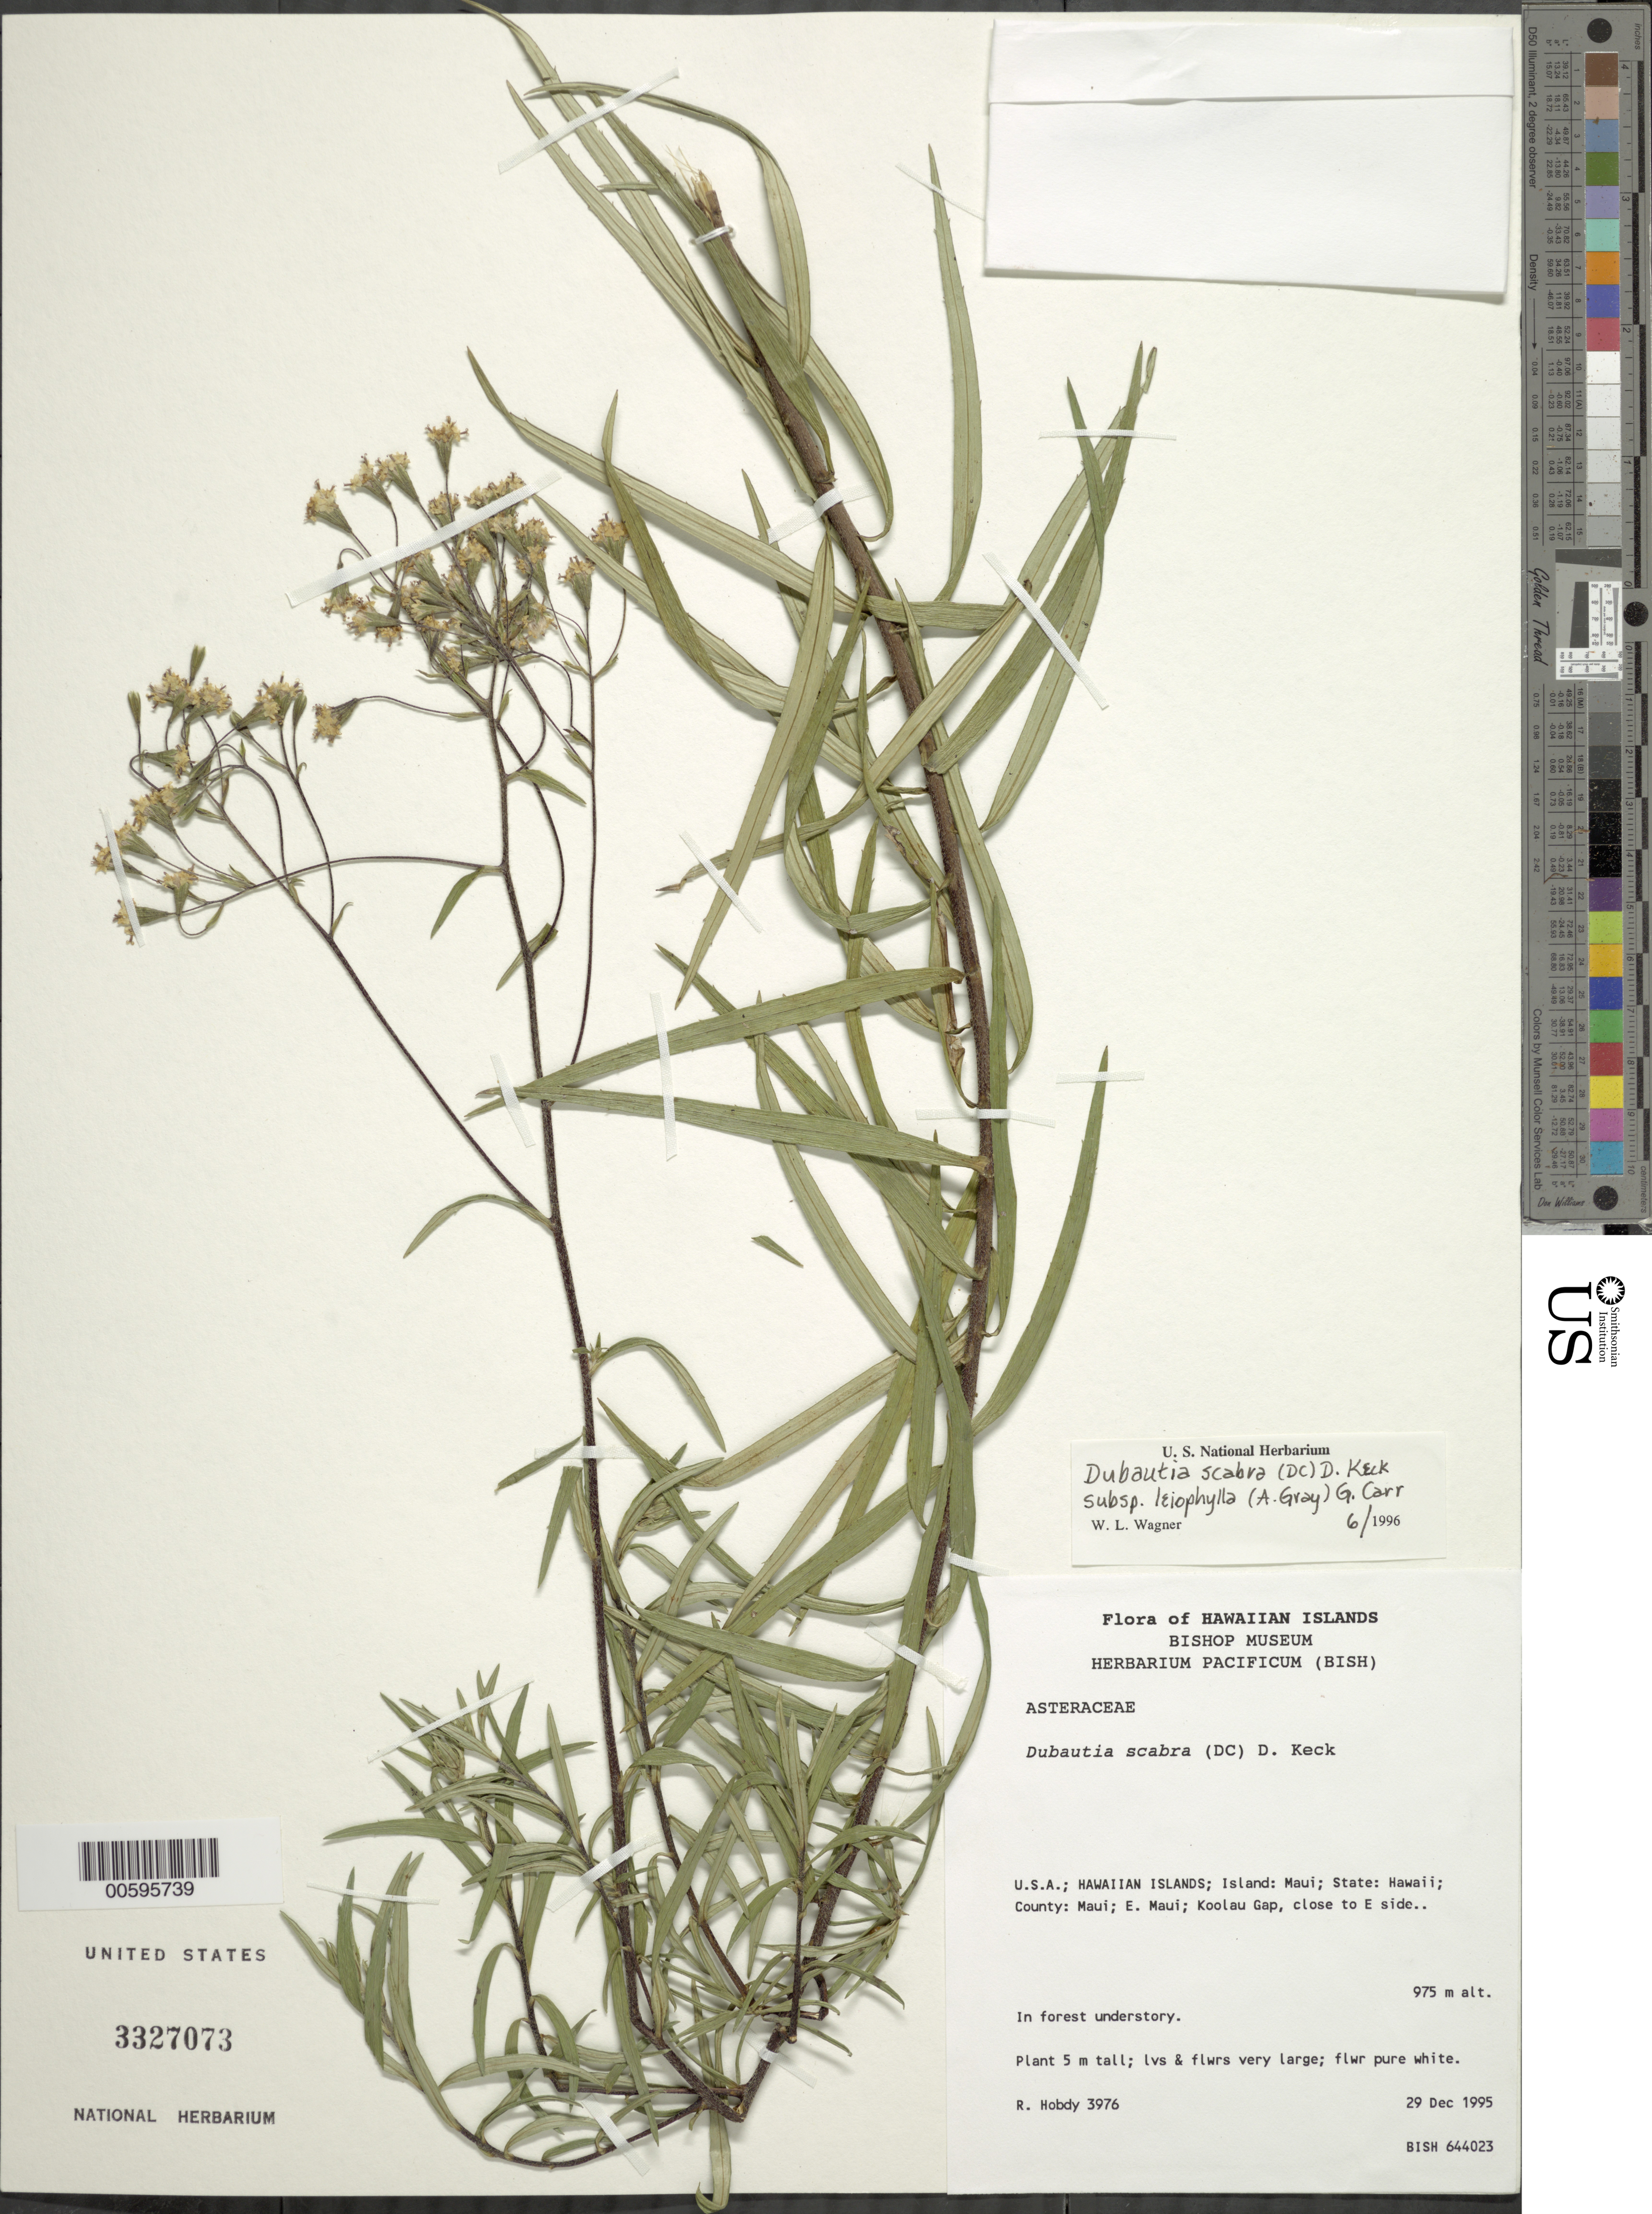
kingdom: Plantae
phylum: Tracheophyta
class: Magnoliopsida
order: Asterales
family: Asteraceae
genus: Dubautia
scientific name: Dubautia scabra subsp. leiophylla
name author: (A. Gray) G.D. Carr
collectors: R. Hobody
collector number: BISH644023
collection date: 1995-12-29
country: United States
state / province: Hawaii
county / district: Maui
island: Maui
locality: Hawaii County: Maui; E. Maui: Koolau Gap close to E side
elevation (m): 975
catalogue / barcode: US 3327073